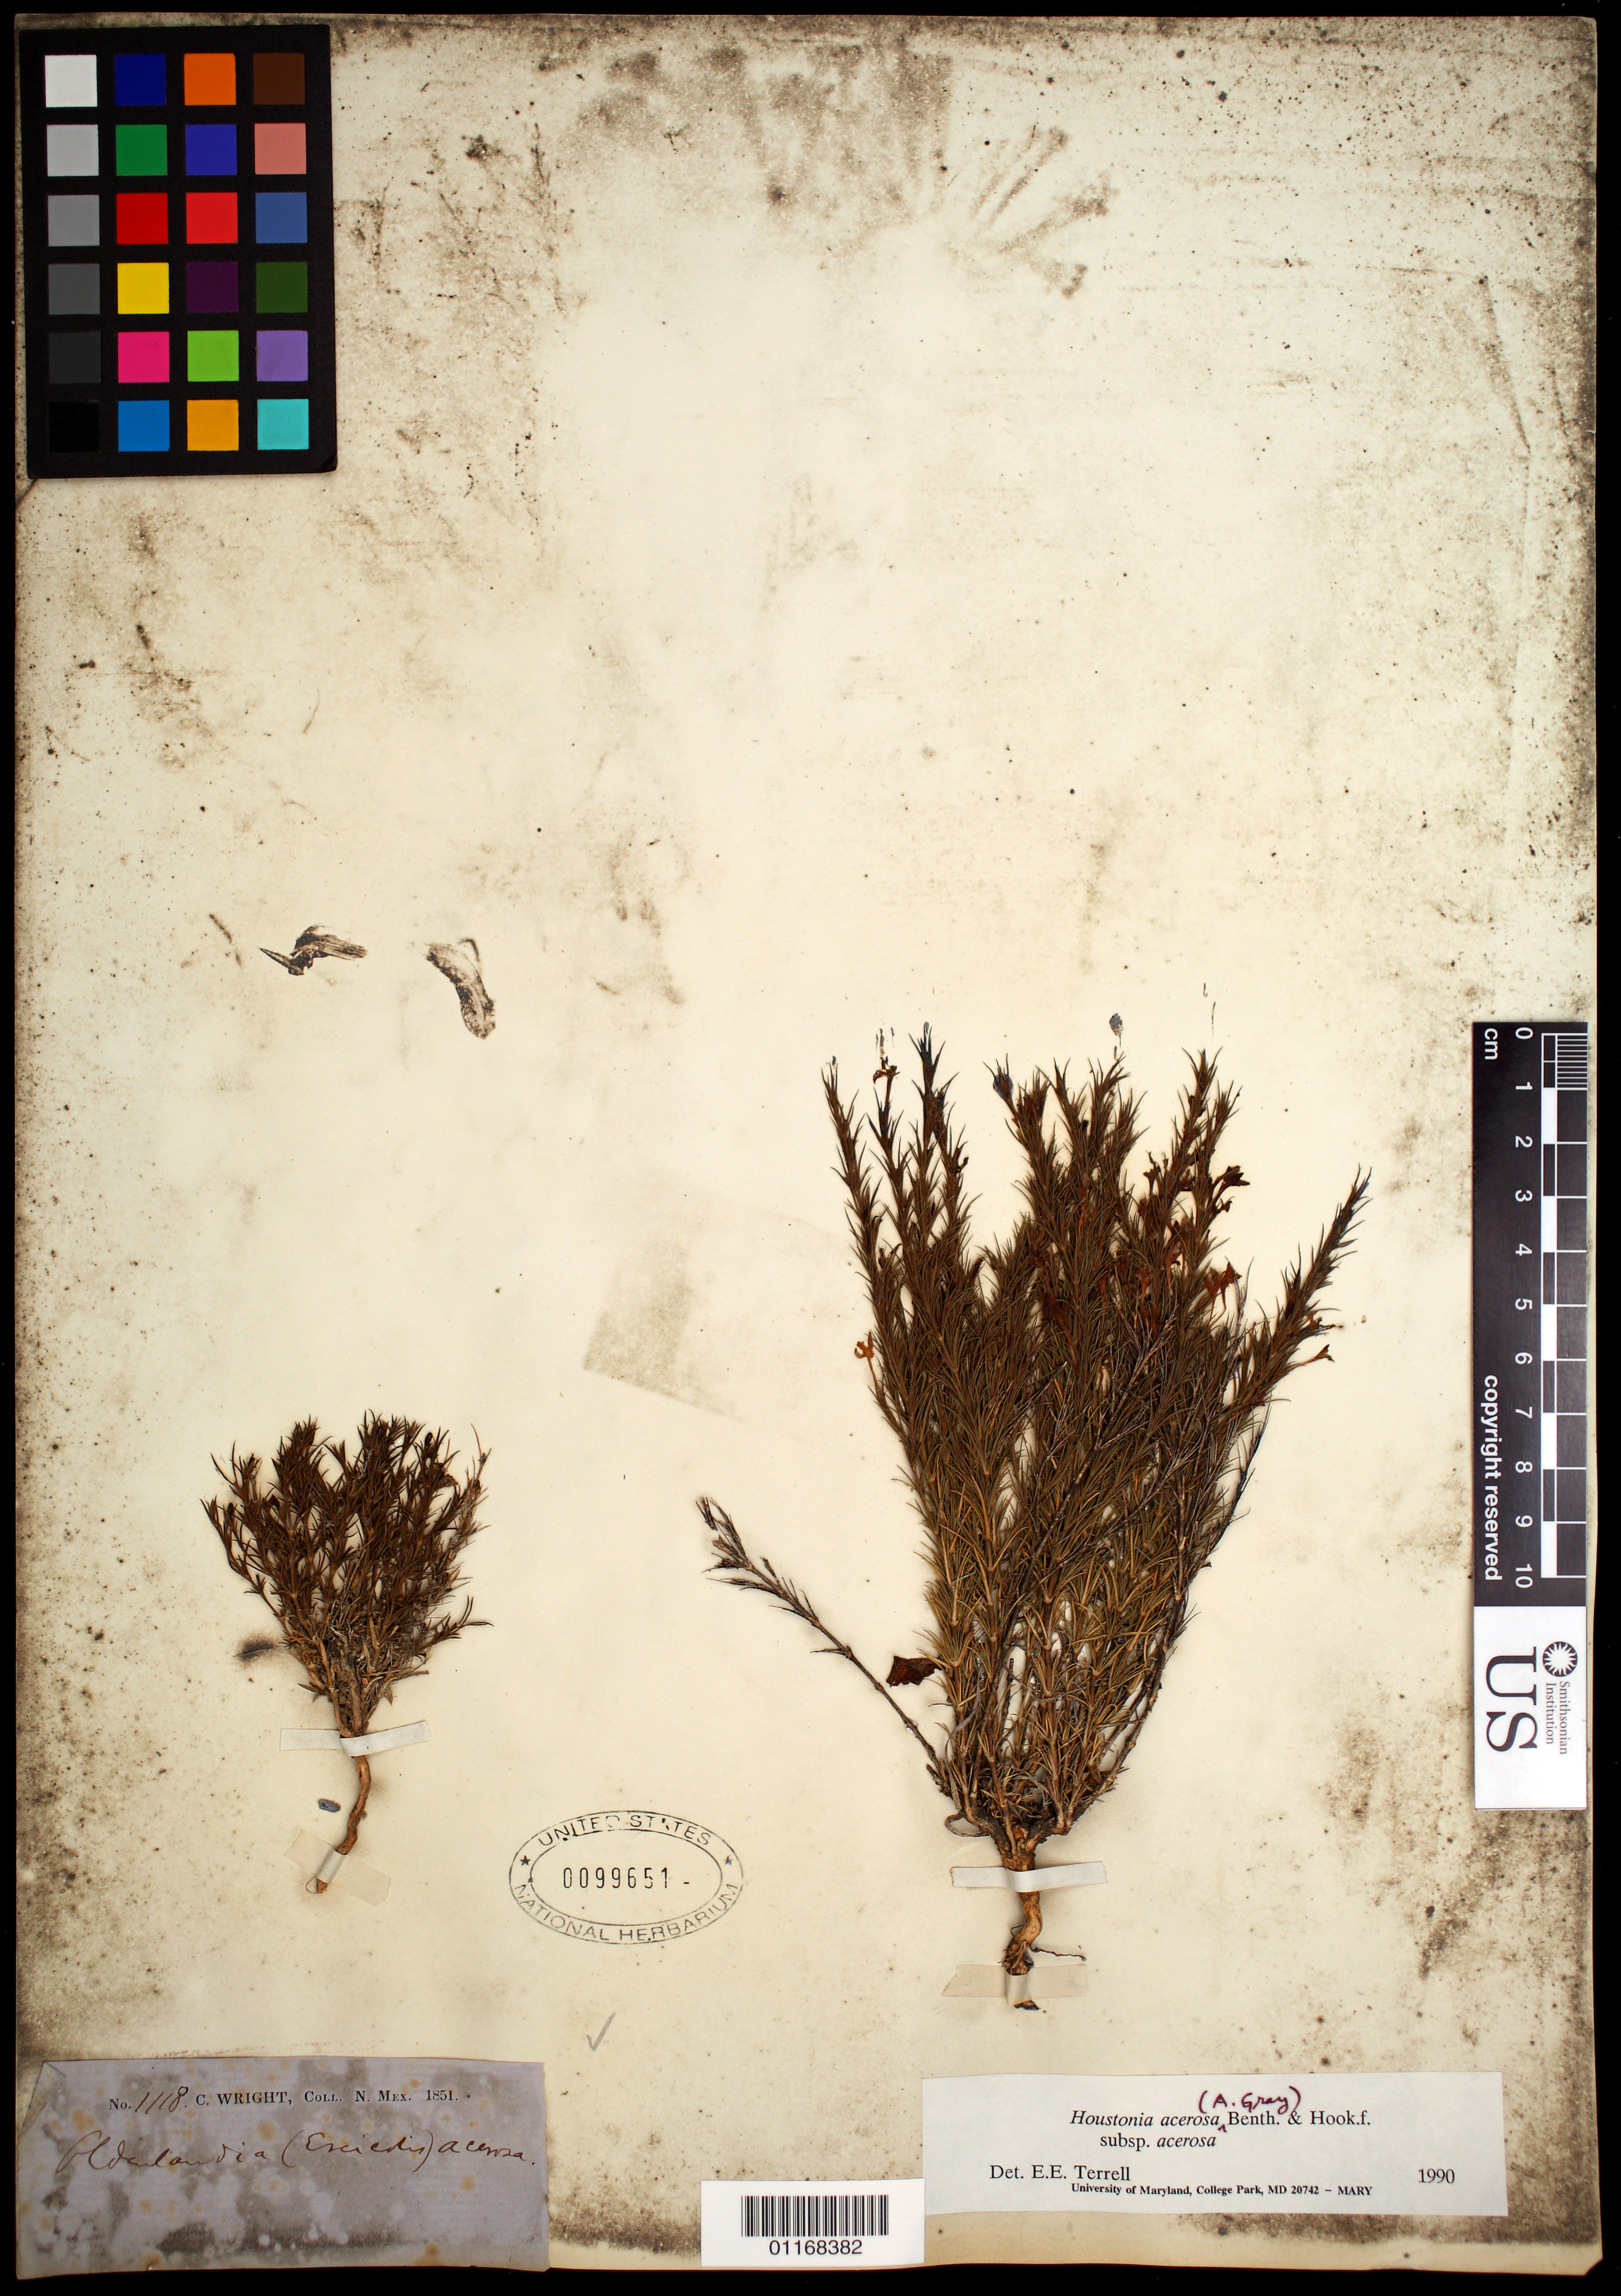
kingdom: Plantae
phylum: Tracheophyta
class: Magnoliopsida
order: Gentianales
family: Rubiaceae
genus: Houstonia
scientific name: Houstonia acerosa subsp. acerosa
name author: (A. Gray) Benth. & Hook. f.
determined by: Terrell, E. E.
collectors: C. Wright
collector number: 1118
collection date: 1851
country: United States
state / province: New Mexico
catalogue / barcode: US 99651